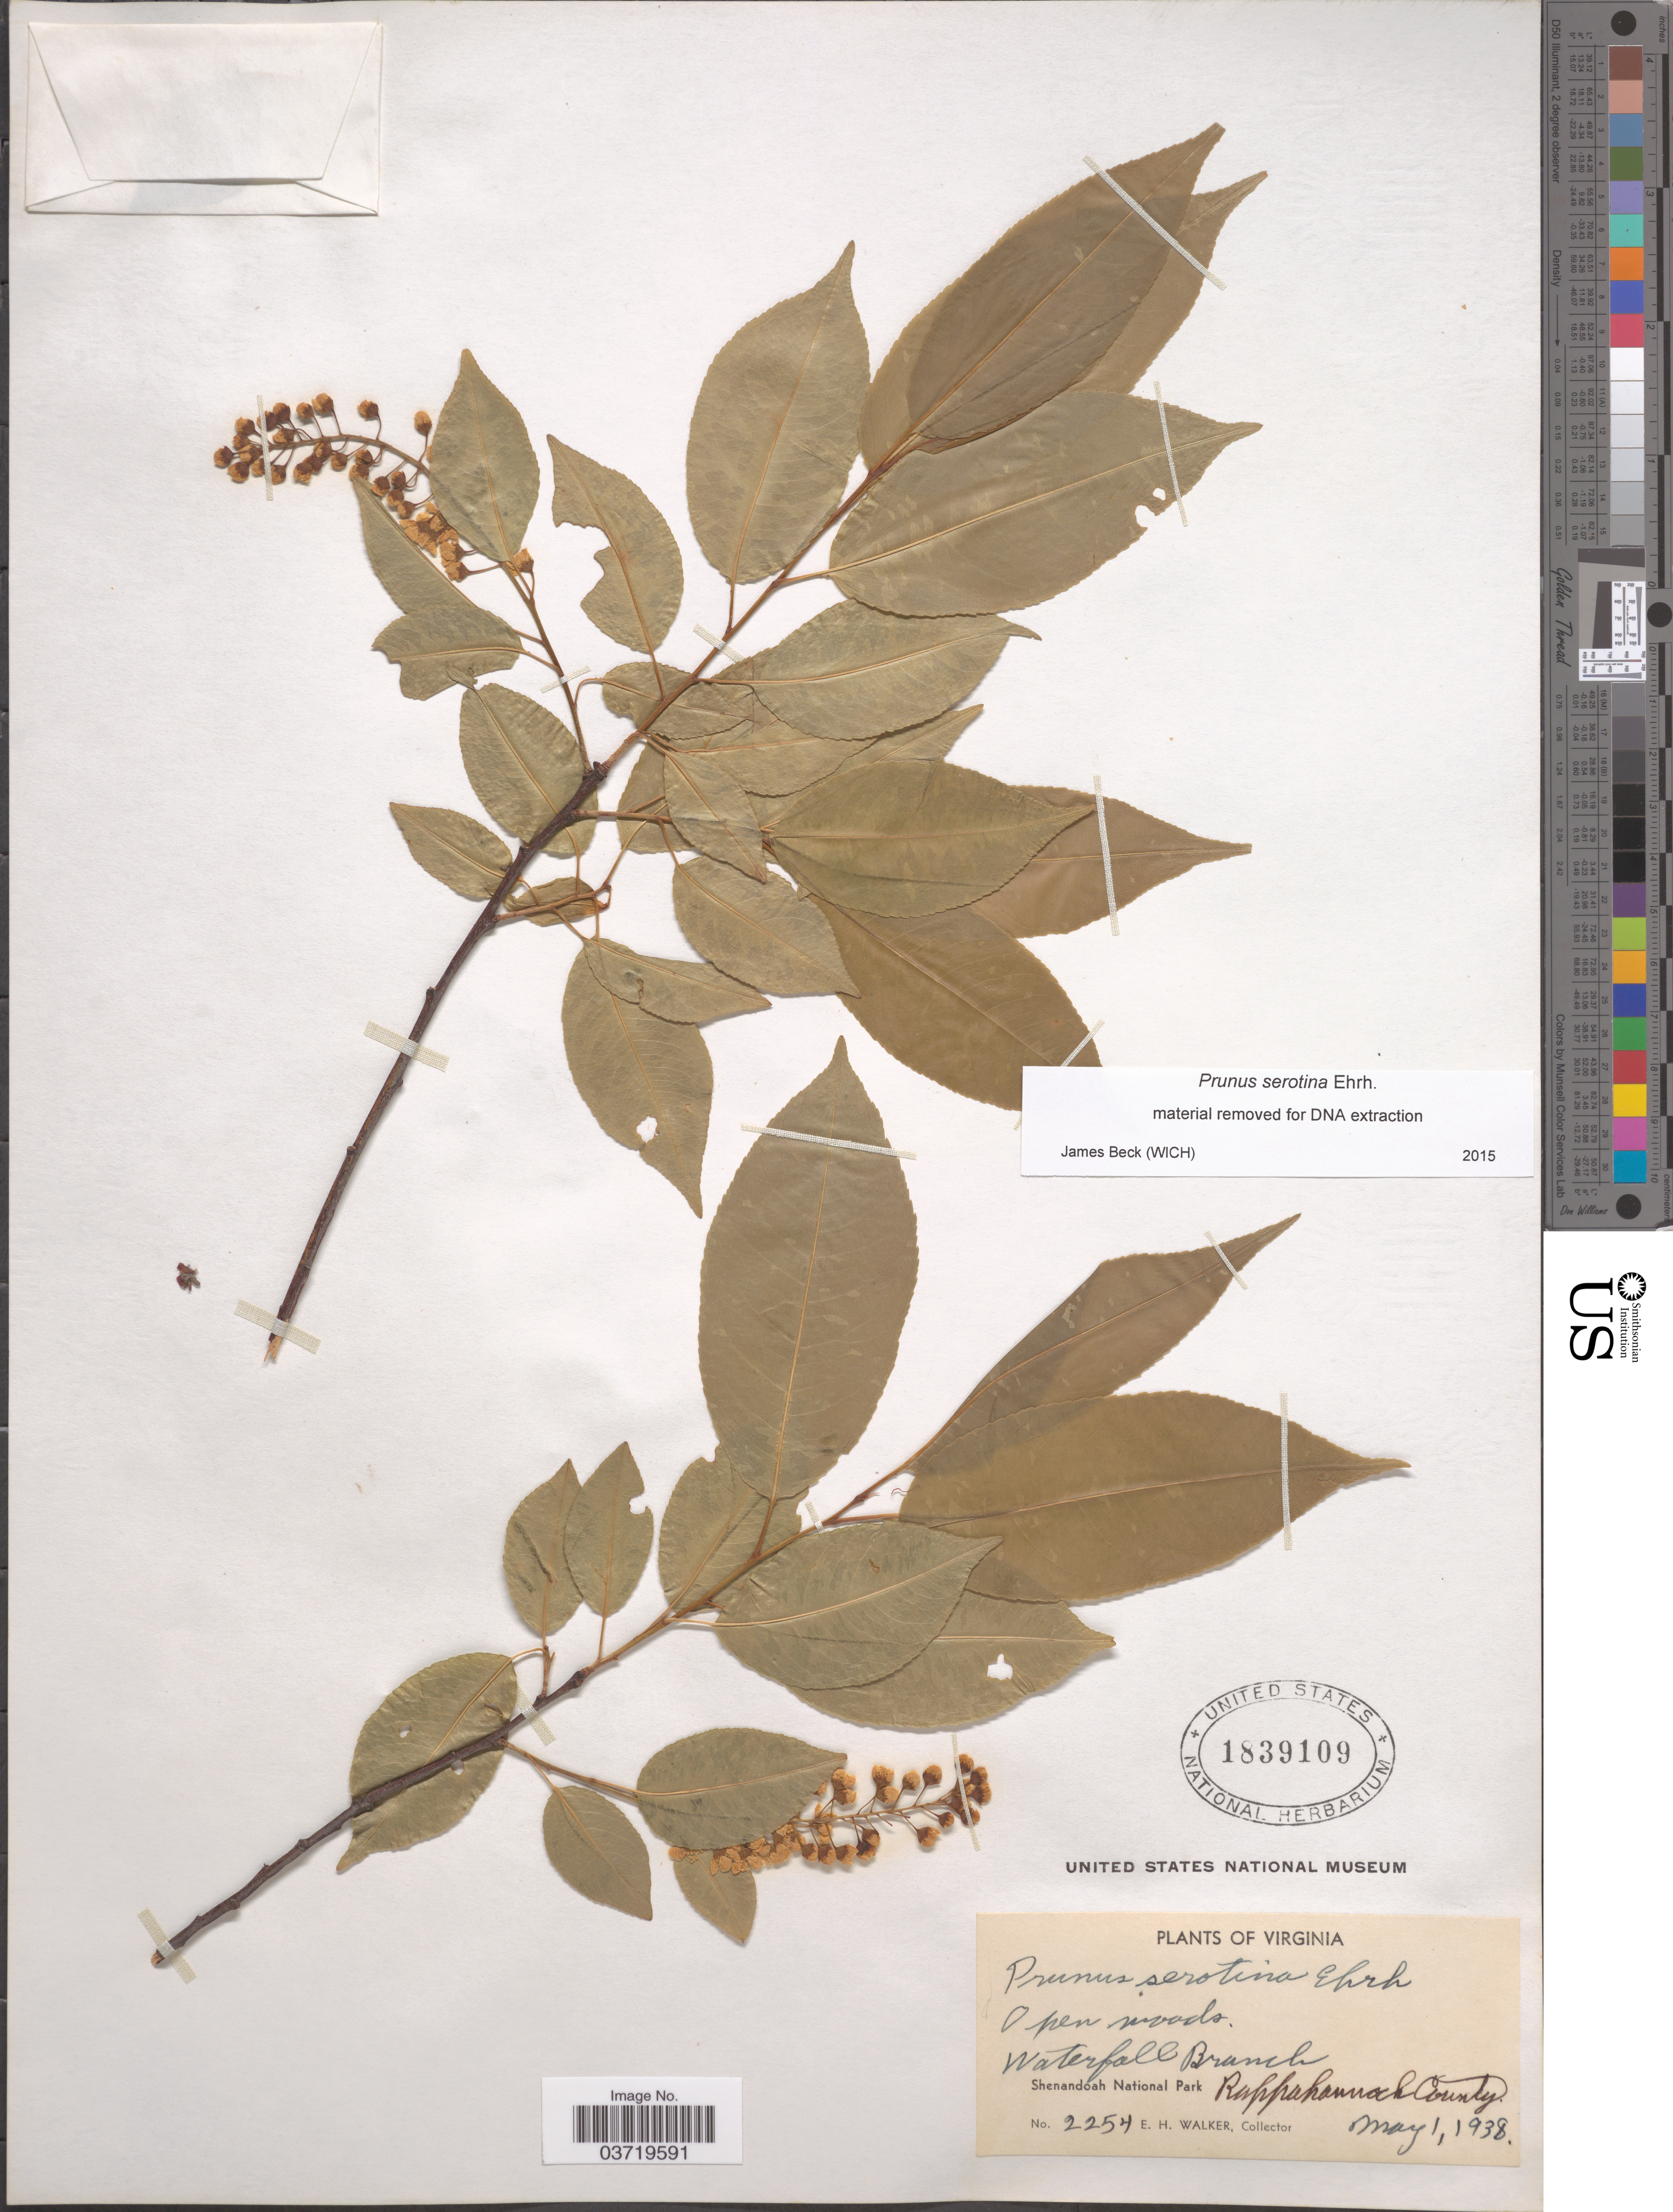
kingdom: Plantae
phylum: Tracheophyta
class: Magnoliopsida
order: Rosales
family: Rosaceae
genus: Prunus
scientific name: Prunus serotina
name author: Ehrh.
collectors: E. H. Walker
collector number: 2254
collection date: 1938-05-01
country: United States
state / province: Virginia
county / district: Rappahannock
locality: Waterfall Branch. Shenandoah National Park. Rappahannock County.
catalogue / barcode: US 1839109